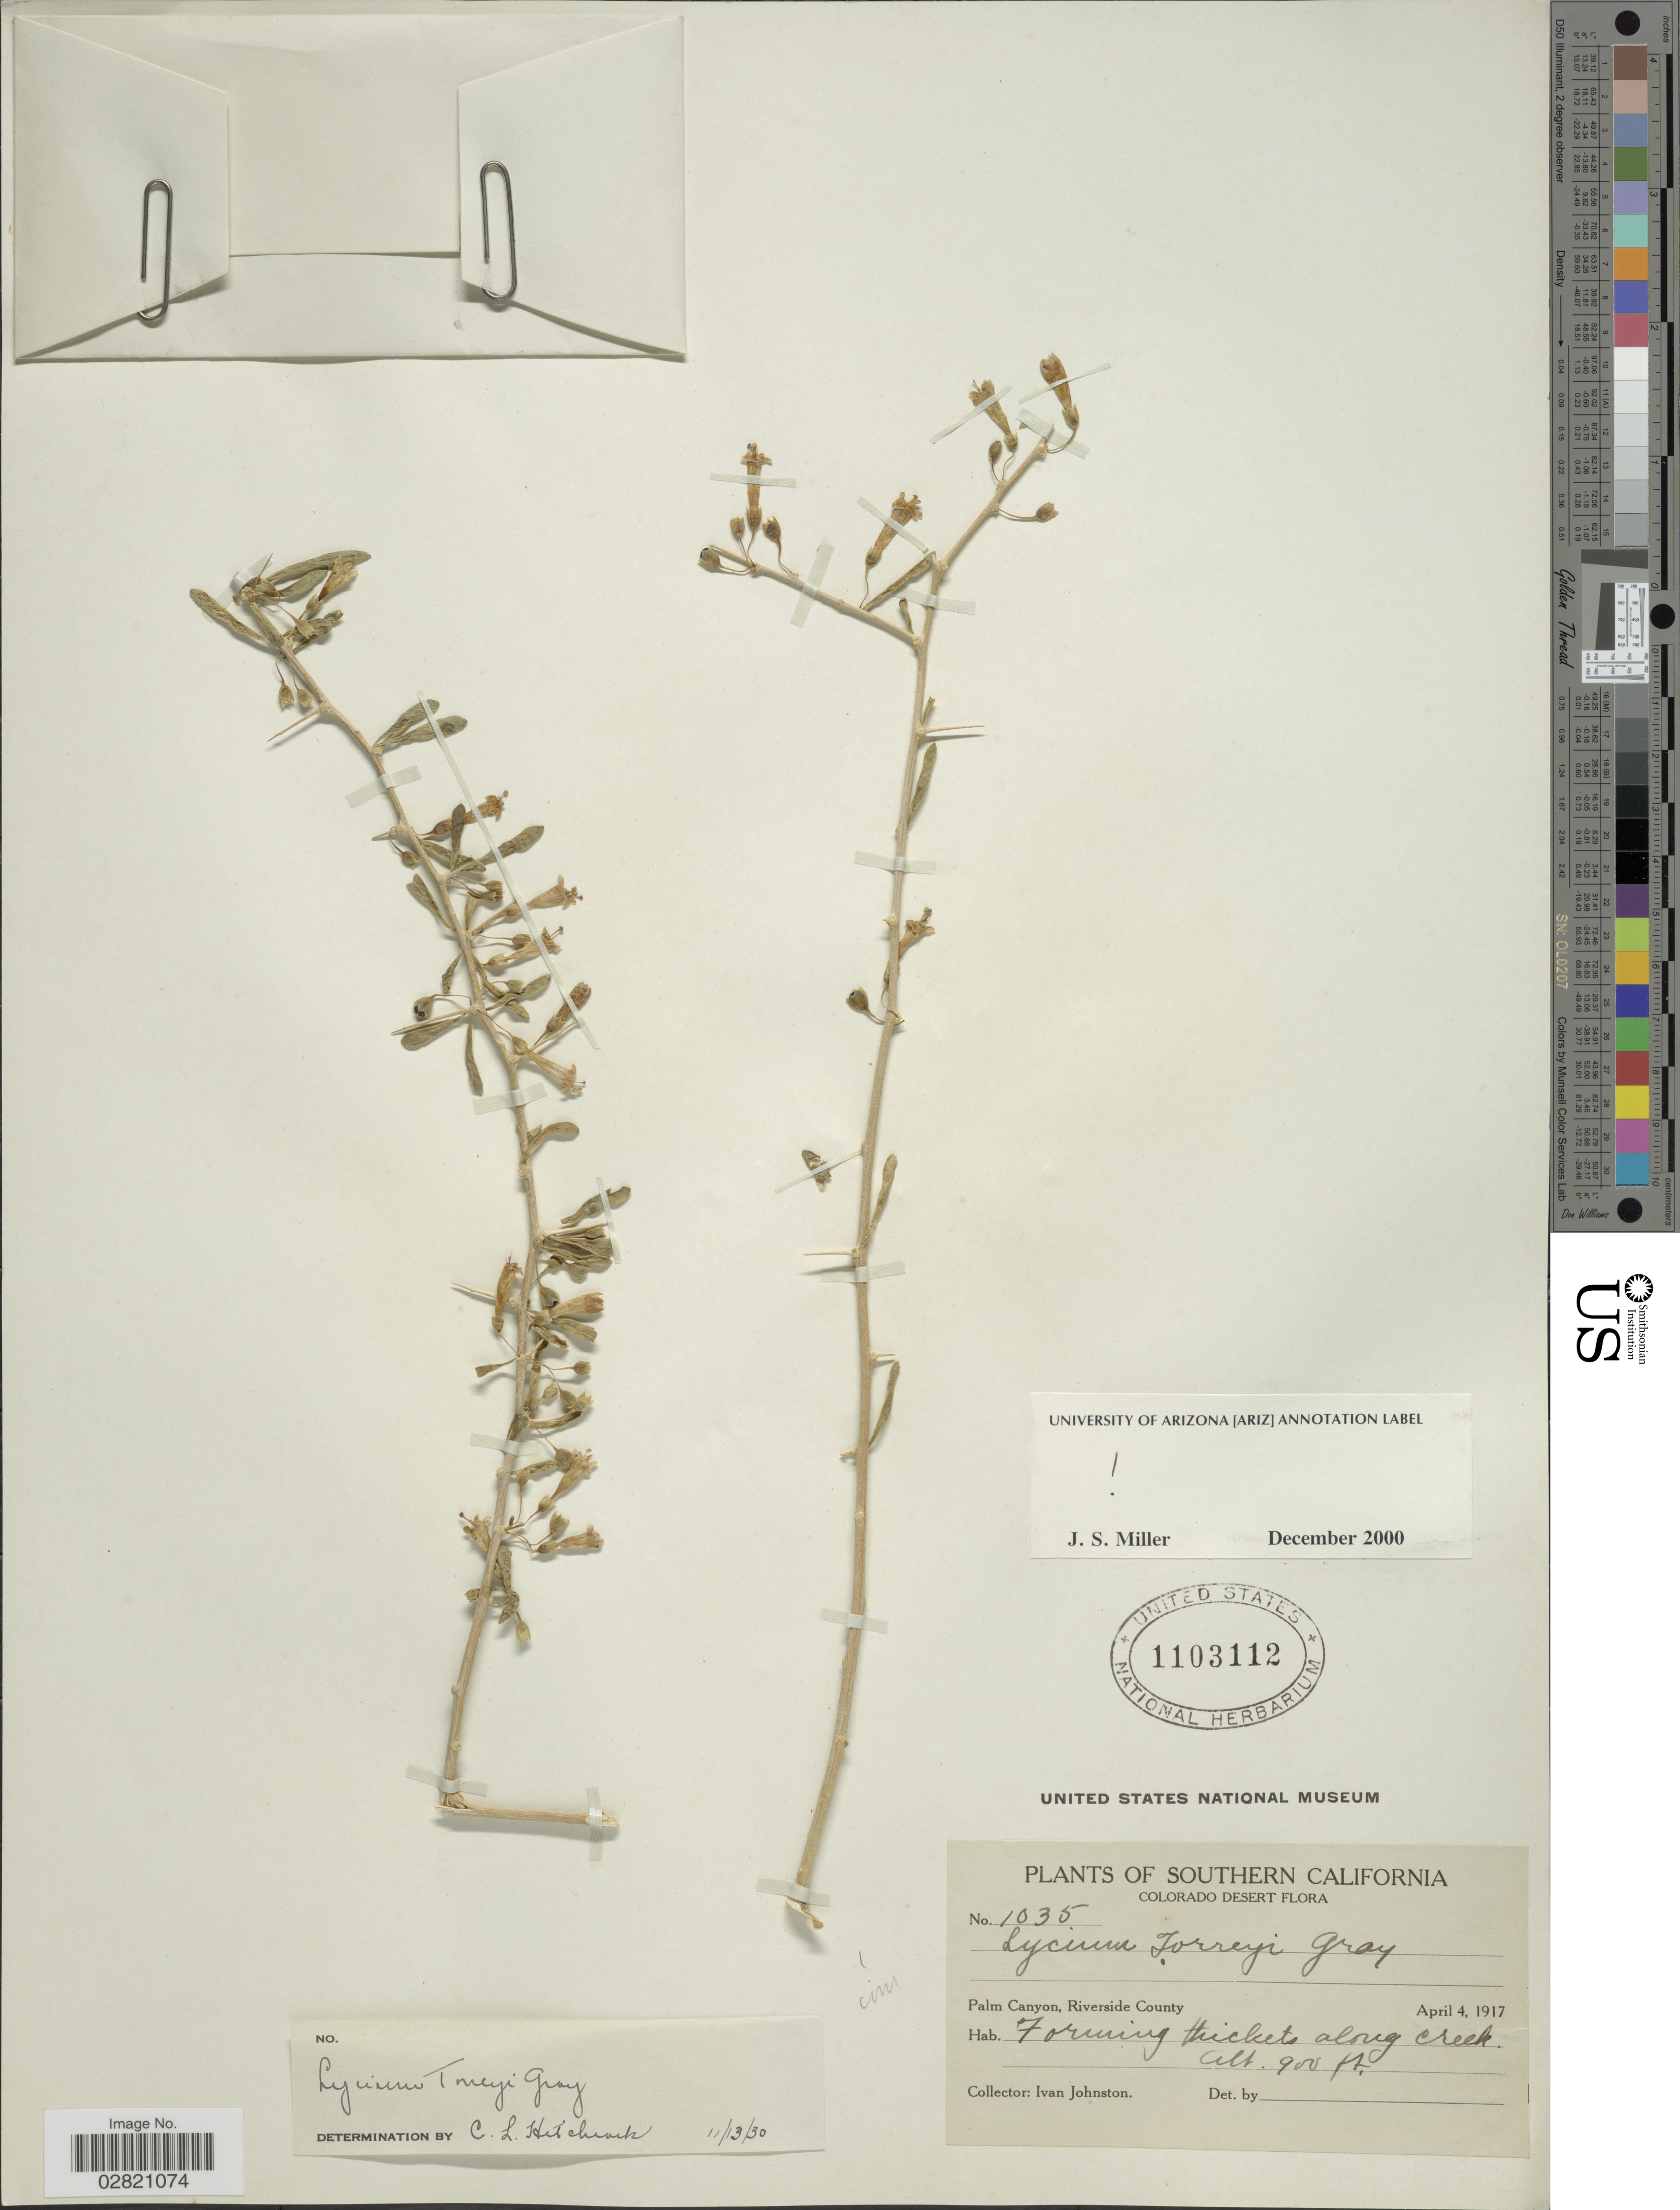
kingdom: Plantae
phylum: Tracheophyta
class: Magnoliopsida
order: Solanales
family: Solanaceae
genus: Lycium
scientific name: Lycium torreyi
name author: A. Gray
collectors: I.M. Johnston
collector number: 1035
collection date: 1917-04-04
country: United States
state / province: California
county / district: Riverside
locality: Southern California. Colorado Desert. Palm Canyon, Riverside County.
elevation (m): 274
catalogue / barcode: US 1103112